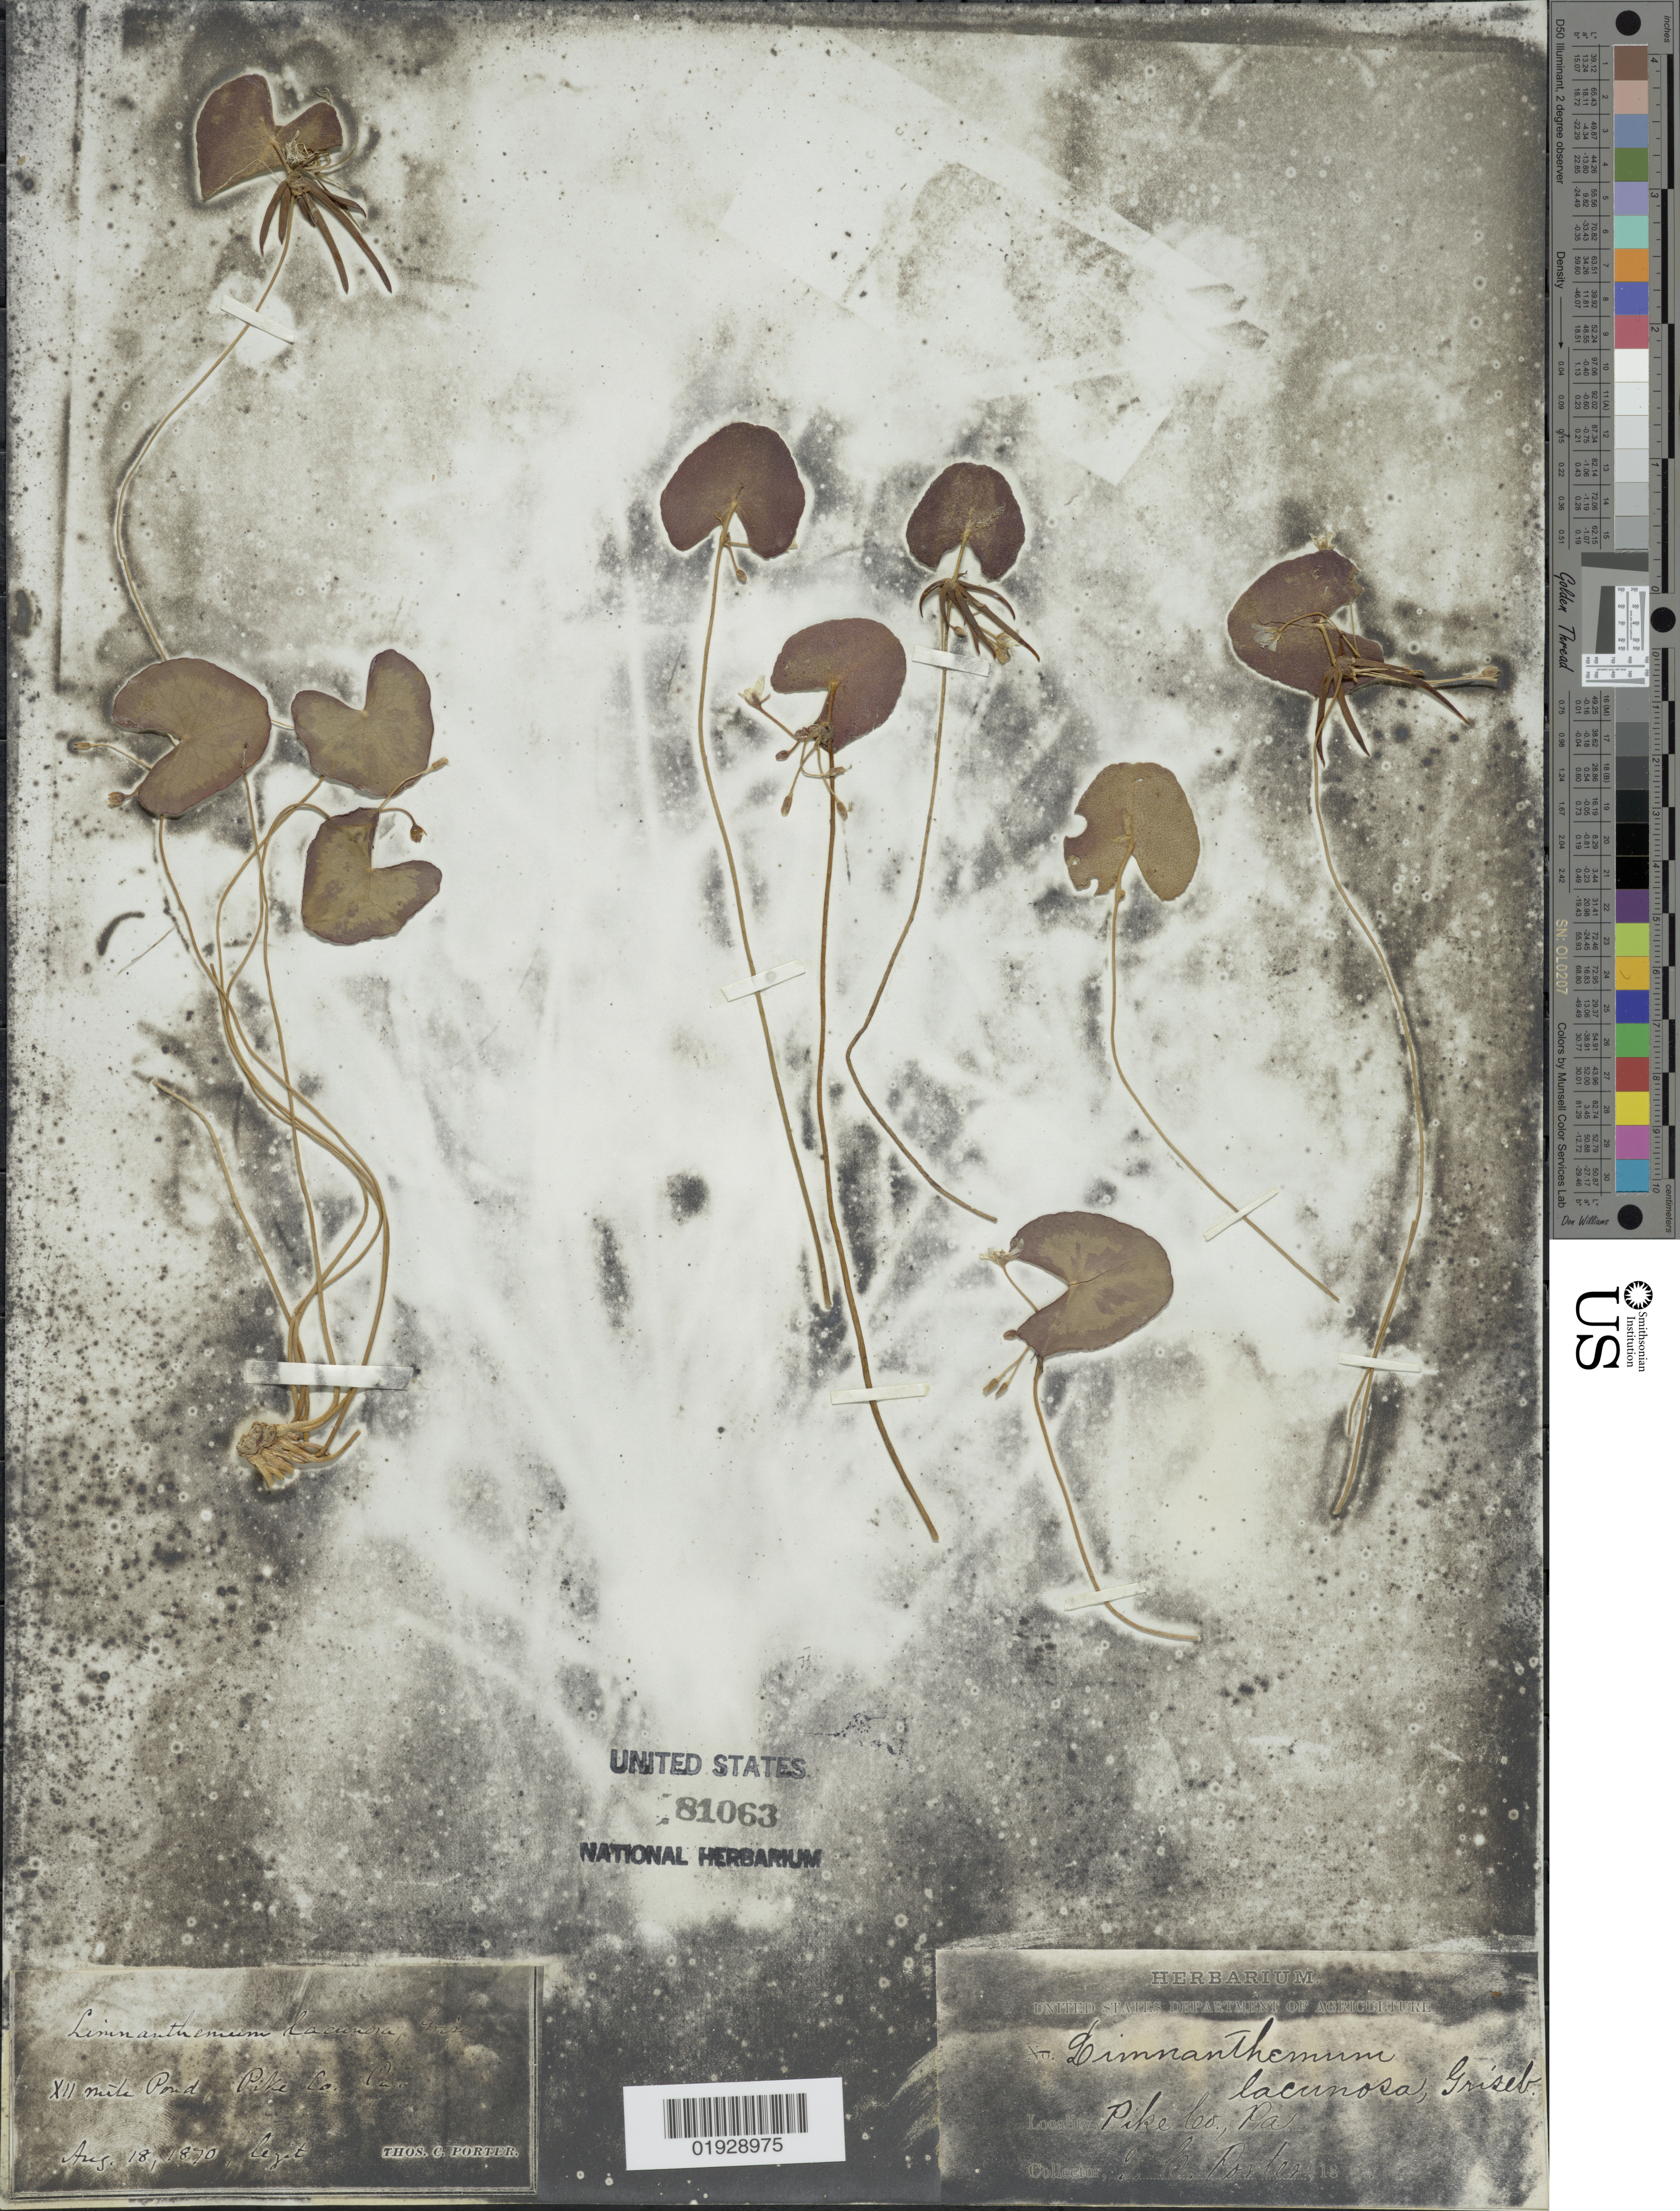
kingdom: Plantae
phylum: Tracheophyta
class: Magnoliopsida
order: Asterales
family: Menyanthaceae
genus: Nymphoides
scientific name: Nymphoides lacunosum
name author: Fernald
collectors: T. Porter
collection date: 1870-08-18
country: United States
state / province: Pennsylvania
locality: XII mile Pond, Pike Co., Pa.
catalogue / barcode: US 81063